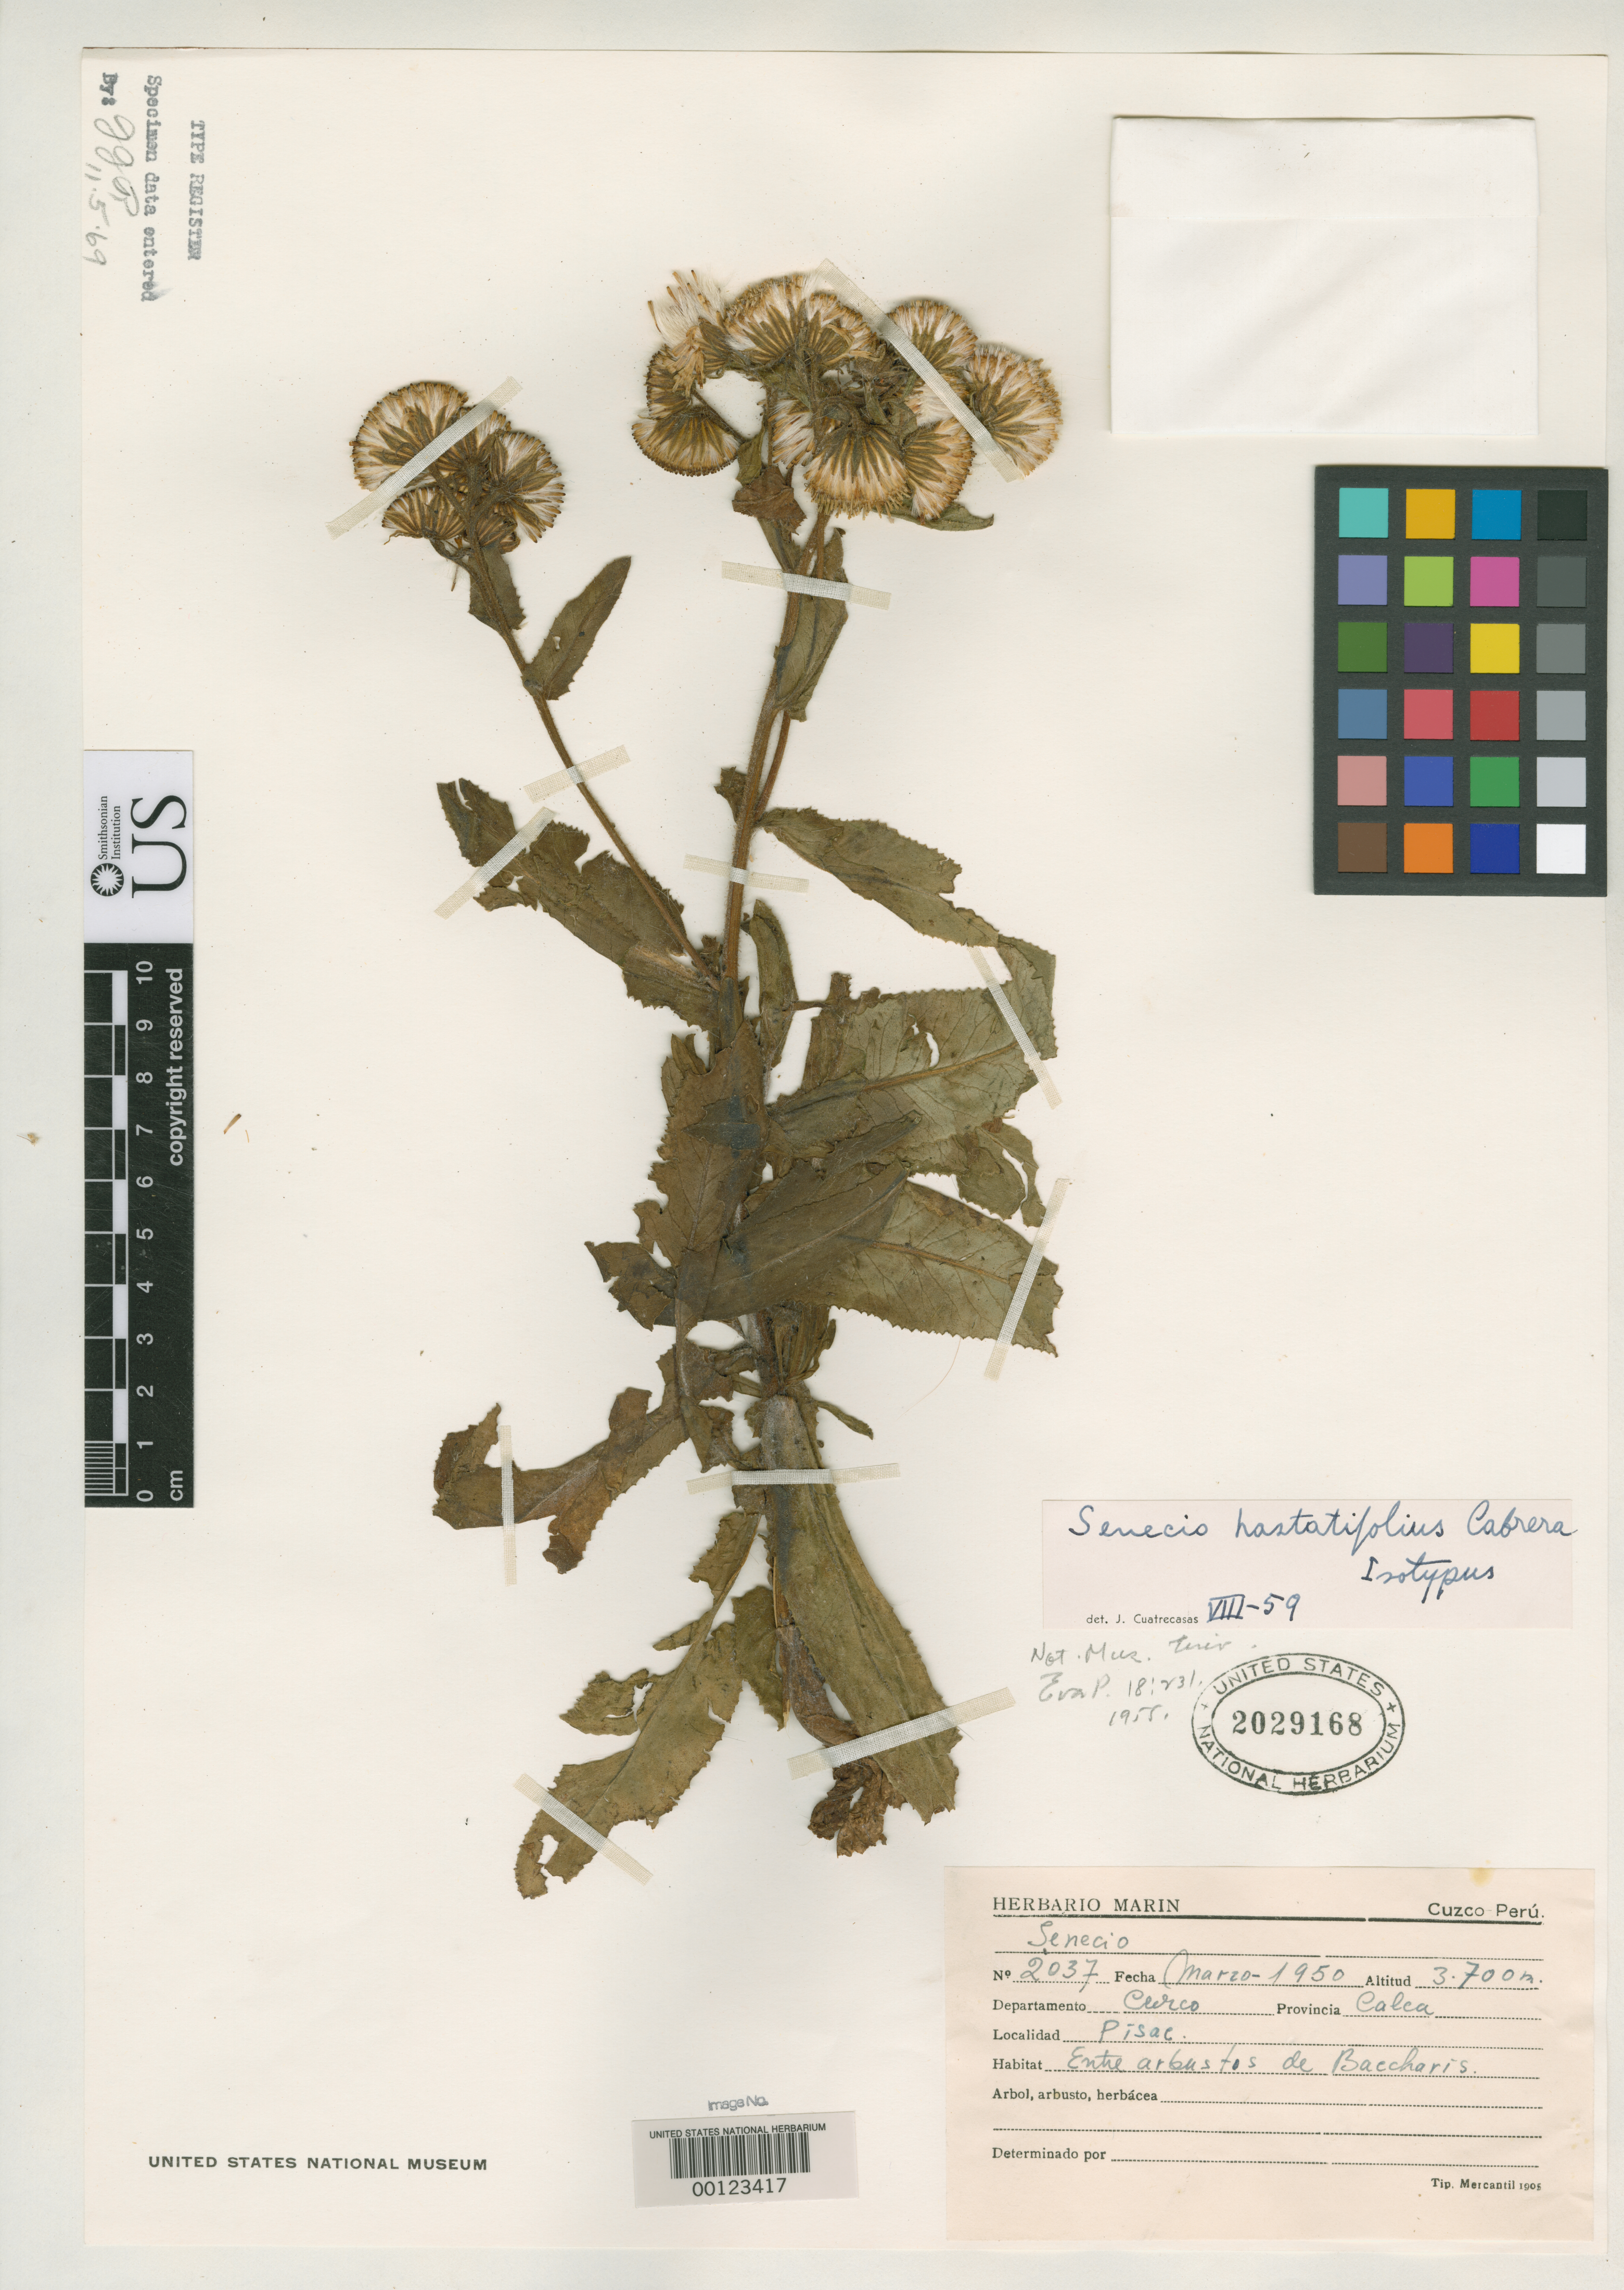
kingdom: Plantae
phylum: Tracheophyta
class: Magnoliopsida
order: Asterales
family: Asteraceae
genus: Senecio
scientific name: Senecio hastatifolius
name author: Cabrera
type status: Isotype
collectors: F. Marin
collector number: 2037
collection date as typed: Mar 1950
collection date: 1950-03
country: Peru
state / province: Cusco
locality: Calca, Pisac - Linli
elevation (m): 3700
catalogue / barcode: US 2029168